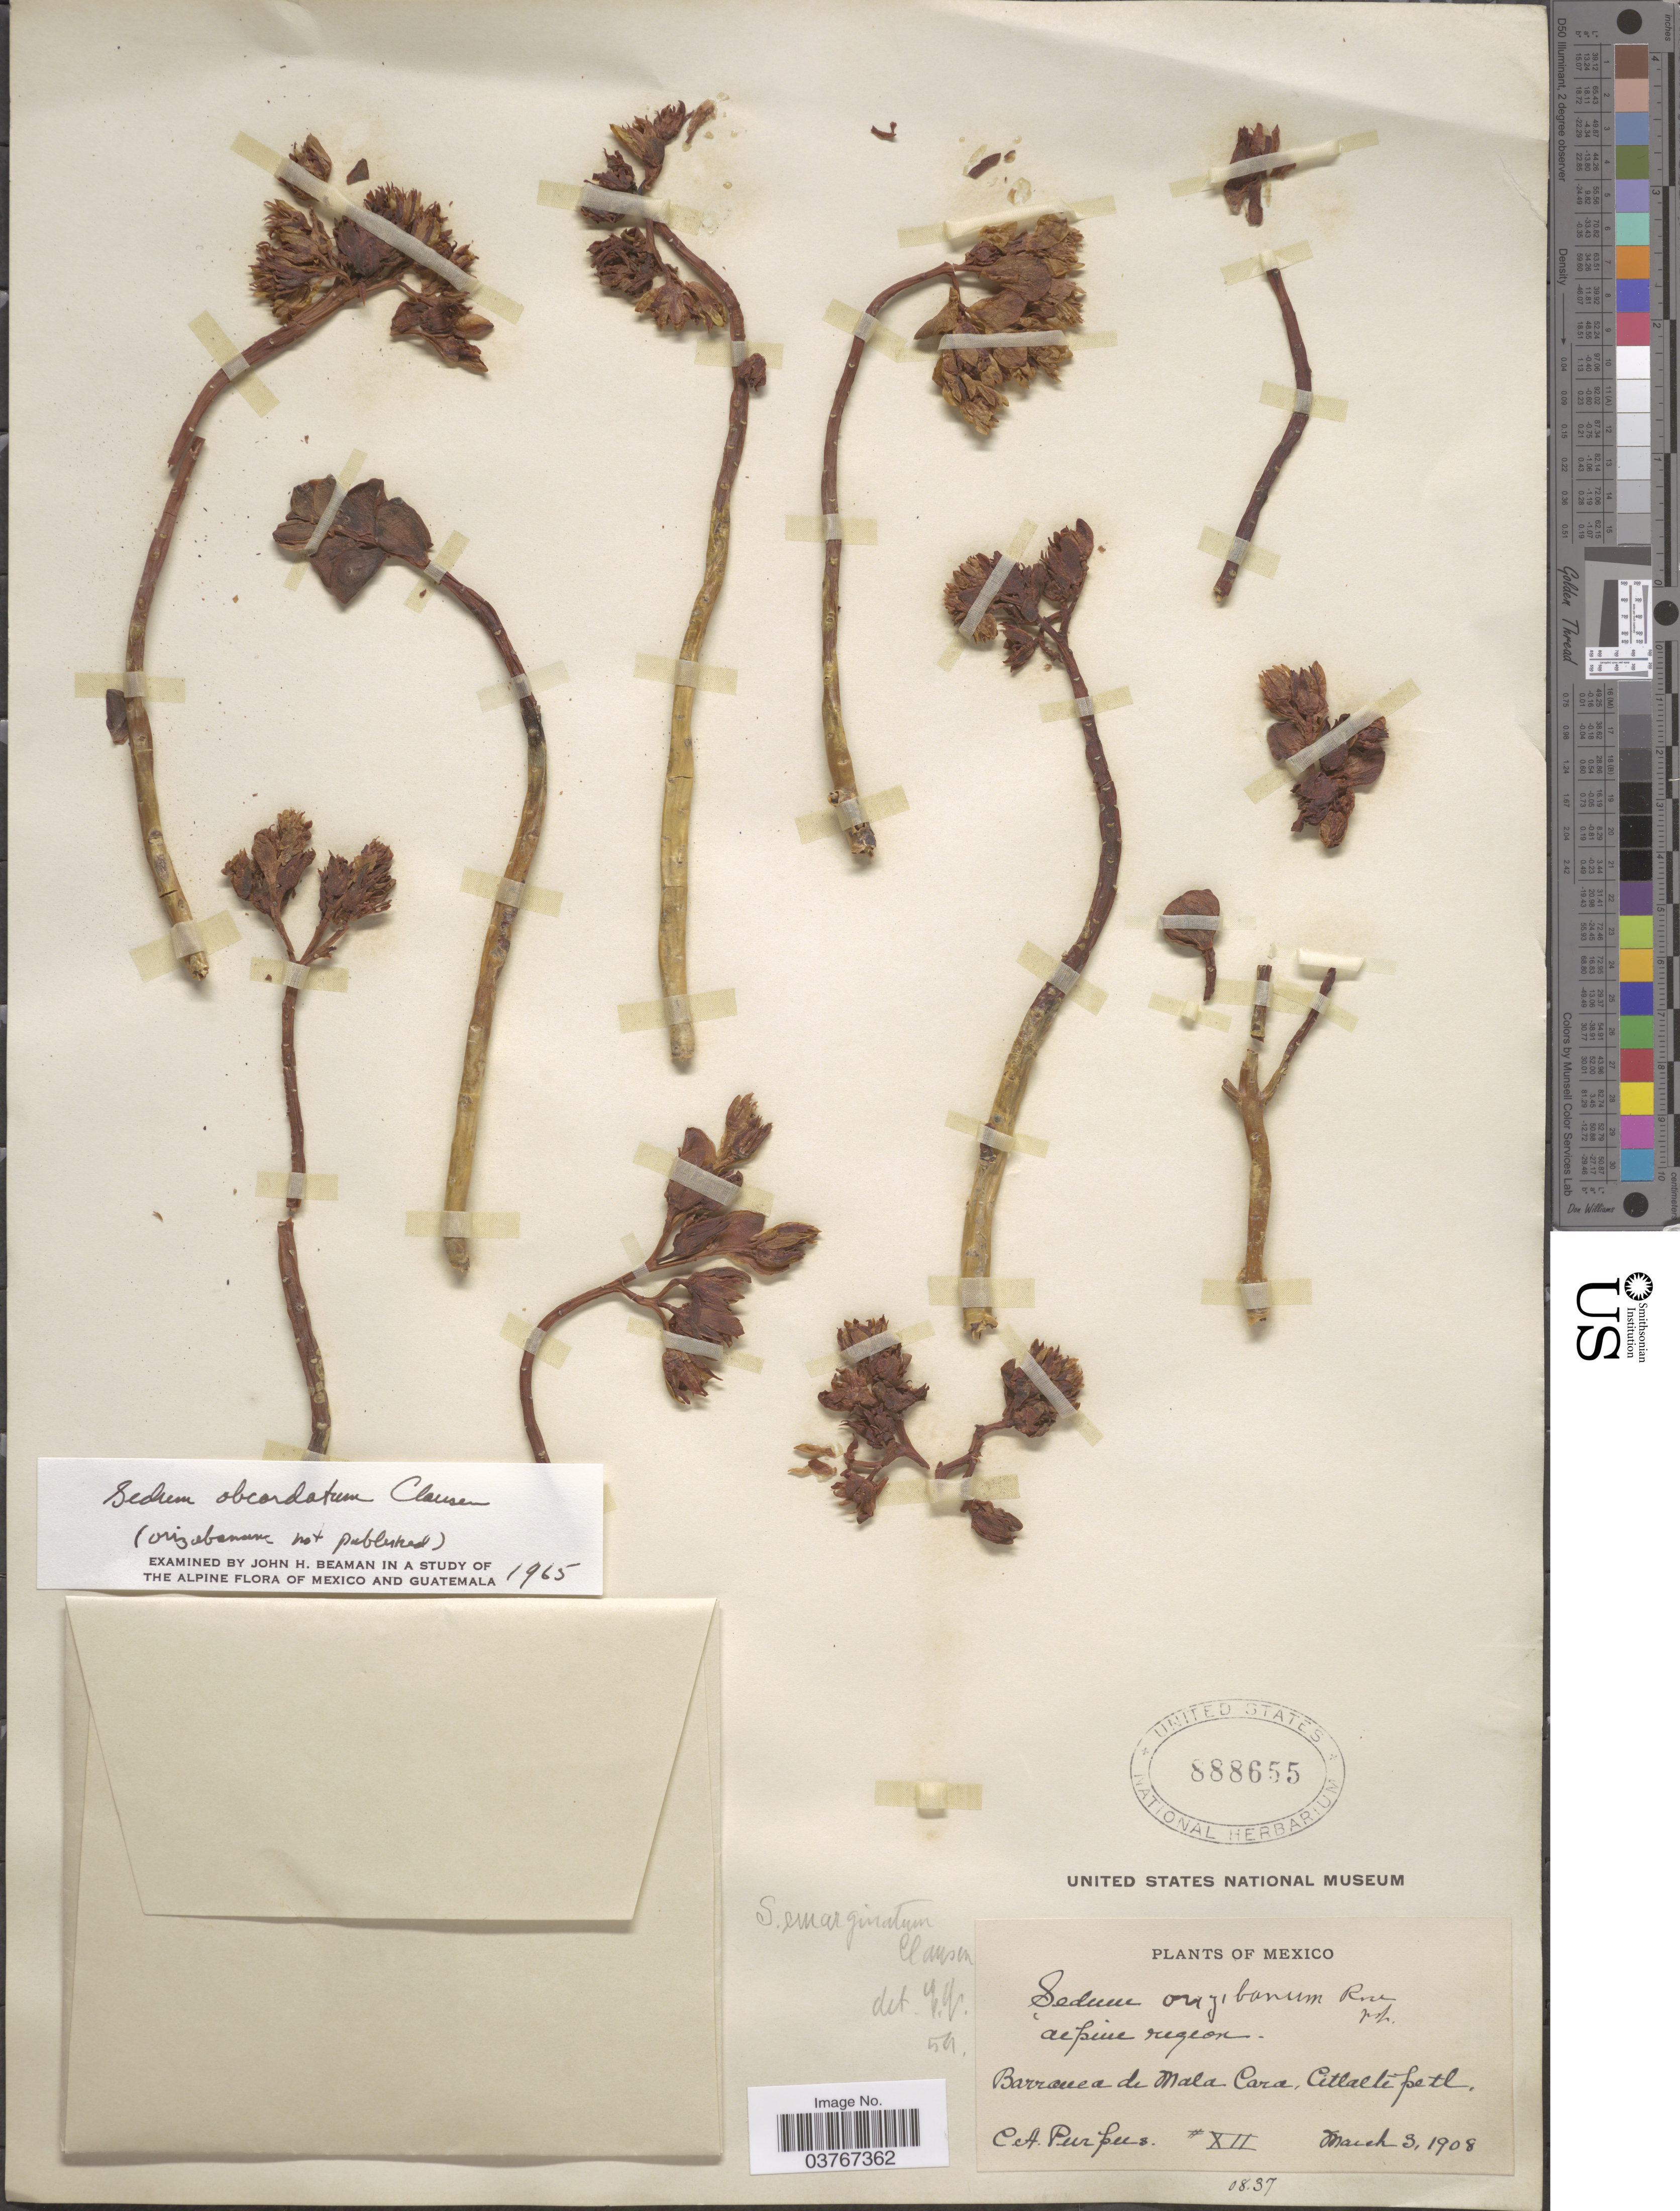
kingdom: Plantae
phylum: Tracheophyta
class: Magnoliopsida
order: Saxifragales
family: Crassulaceae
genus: Sedum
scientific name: Sedum obcordatum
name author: R.T. Clausen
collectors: C. A. Purpus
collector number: XII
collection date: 1908-03-03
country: Mexico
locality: Barranca de Mala Cara, Citlaltepetl.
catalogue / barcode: US 888655